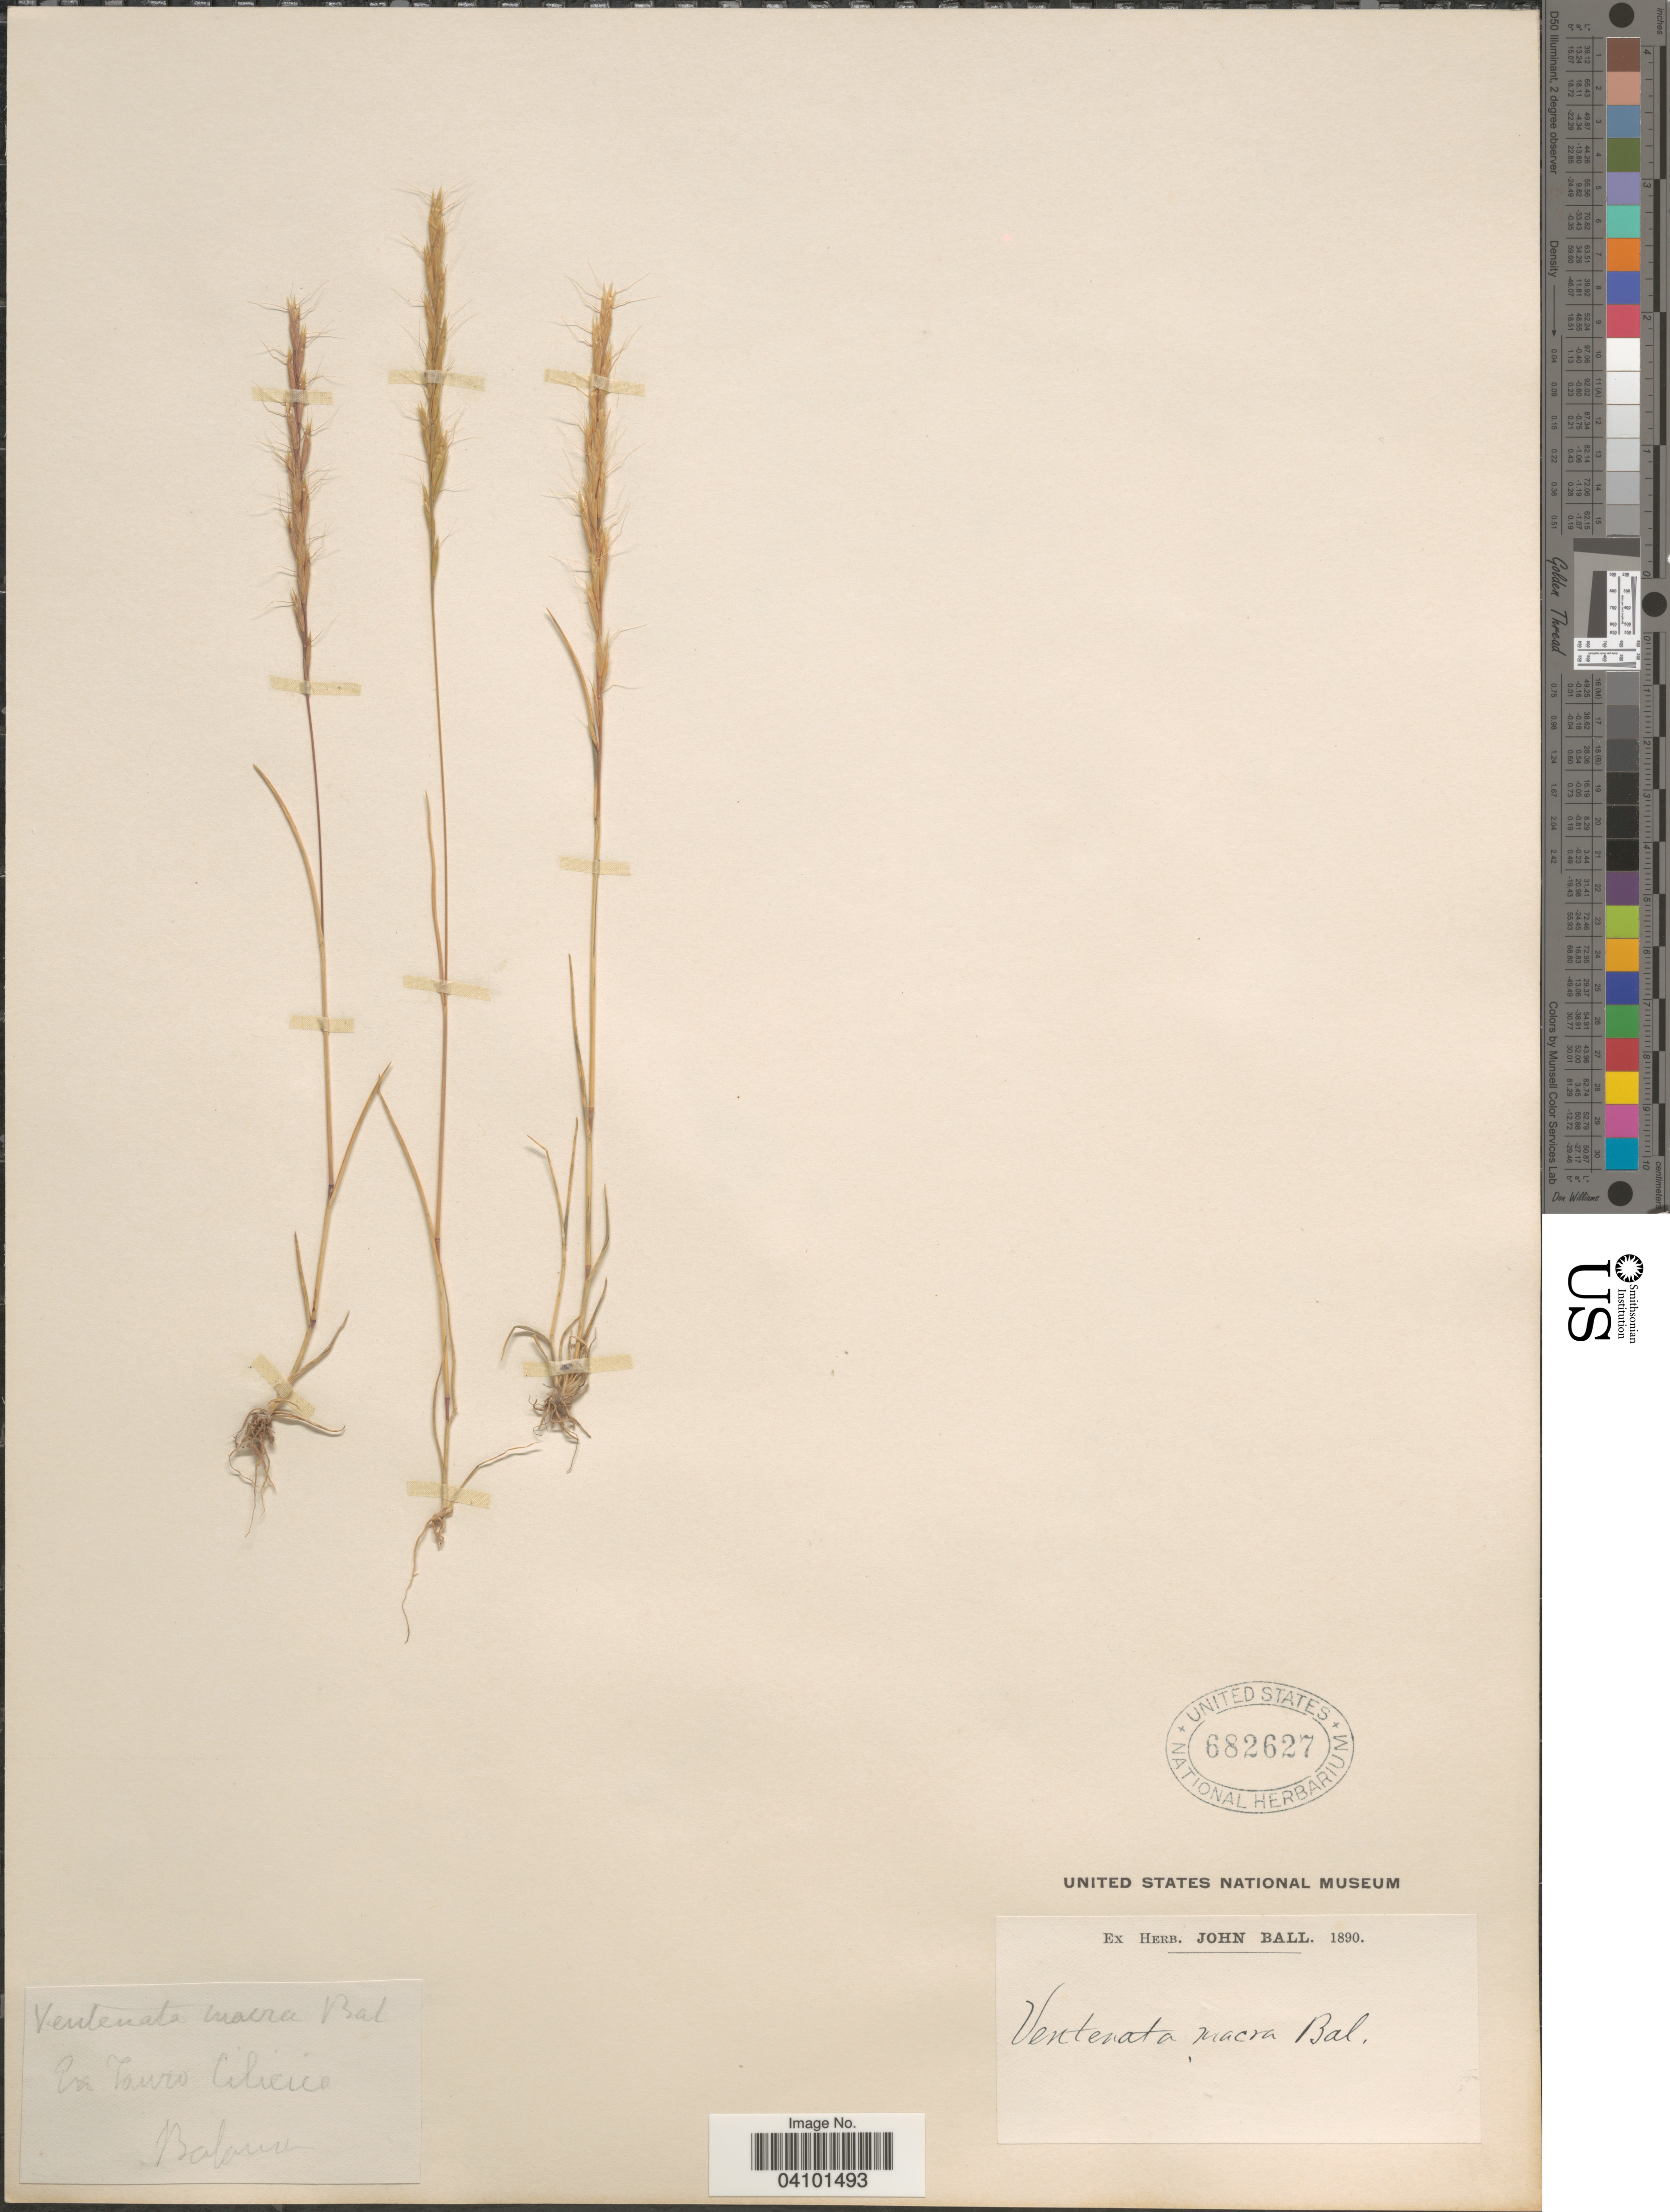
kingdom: Plantae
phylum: Tracheophyta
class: Liliopsida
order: Poales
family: Poaceae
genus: Gaudinopsis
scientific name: Gaudinopsis macra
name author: (Steven ex M. Bieb.) Eig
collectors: -. Balansa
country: Turkey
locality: Ex Tauro Cilieico.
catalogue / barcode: US 682627